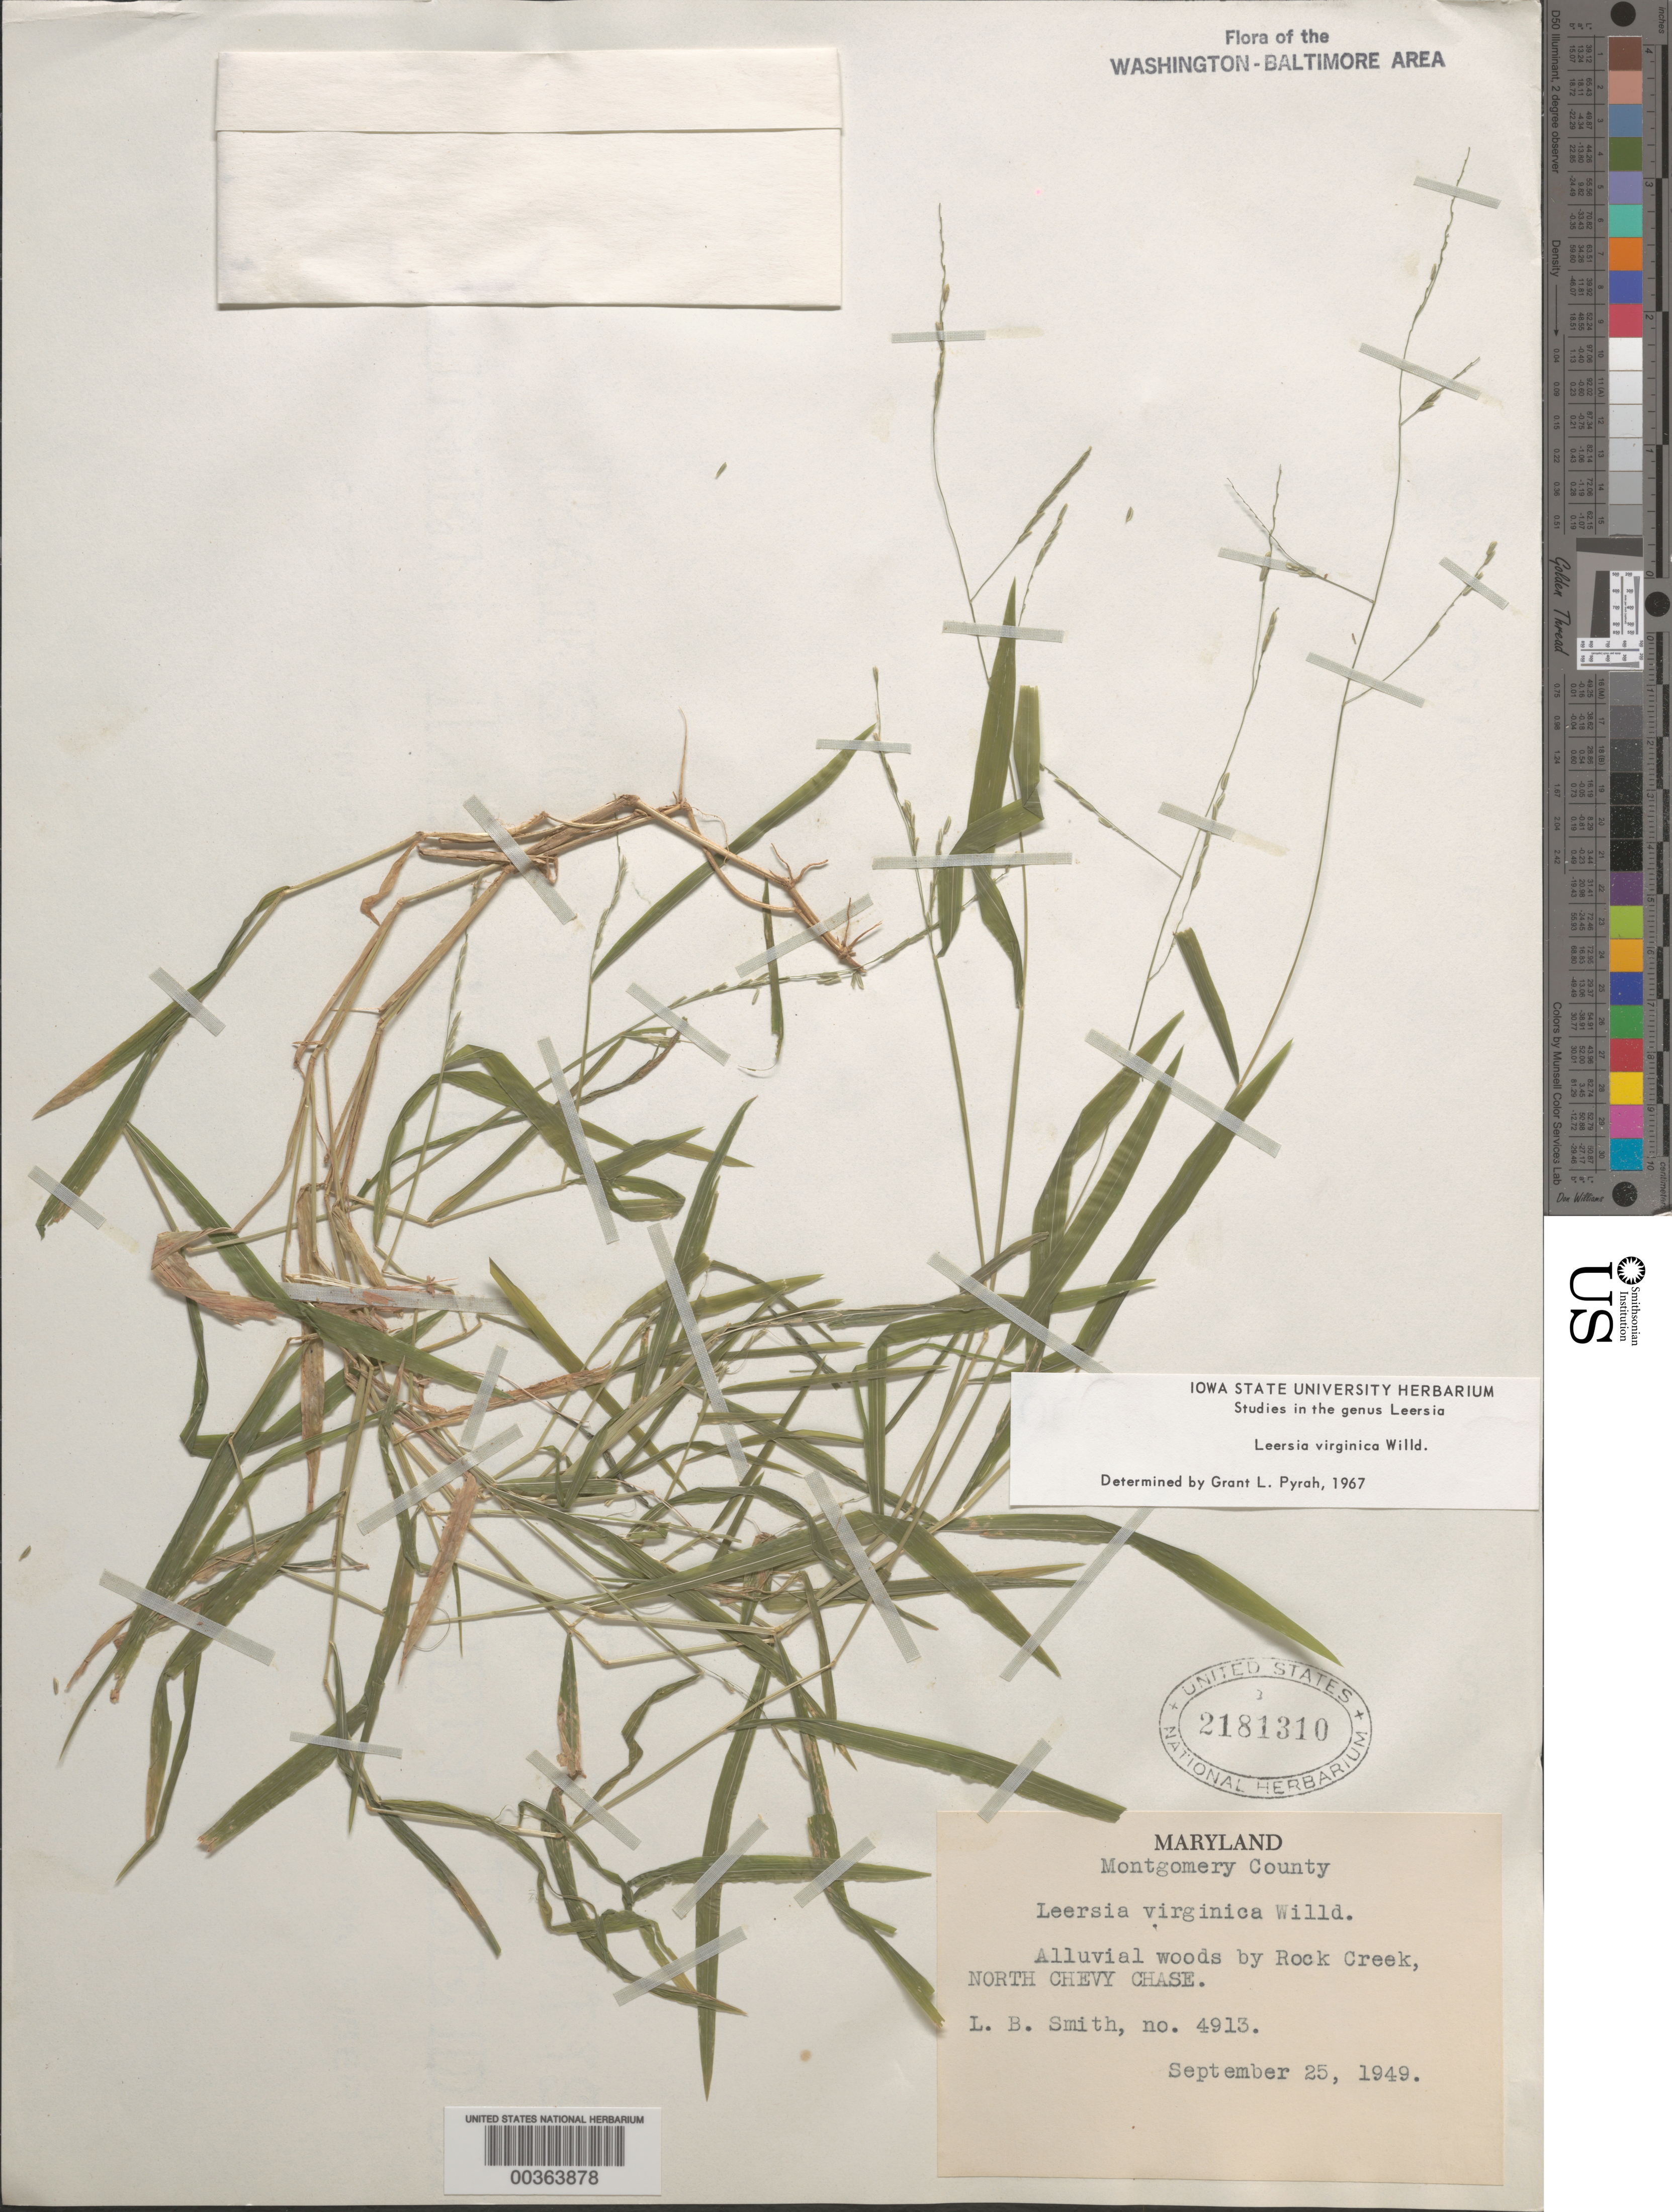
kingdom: Plantae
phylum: Tracheophyta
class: Liliopsida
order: Poales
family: Poaceae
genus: Leersia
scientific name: Leersia virginica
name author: Willd.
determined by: Pyrah, G. L.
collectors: L. Smith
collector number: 4913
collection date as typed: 25 Sep 1949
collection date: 1949-09-25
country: United States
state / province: Maryland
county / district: Montgomery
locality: Rock Creek, north Chevy Chase Rock Creek Park and Vicinity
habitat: Alluvial woods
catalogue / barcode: US 2181310